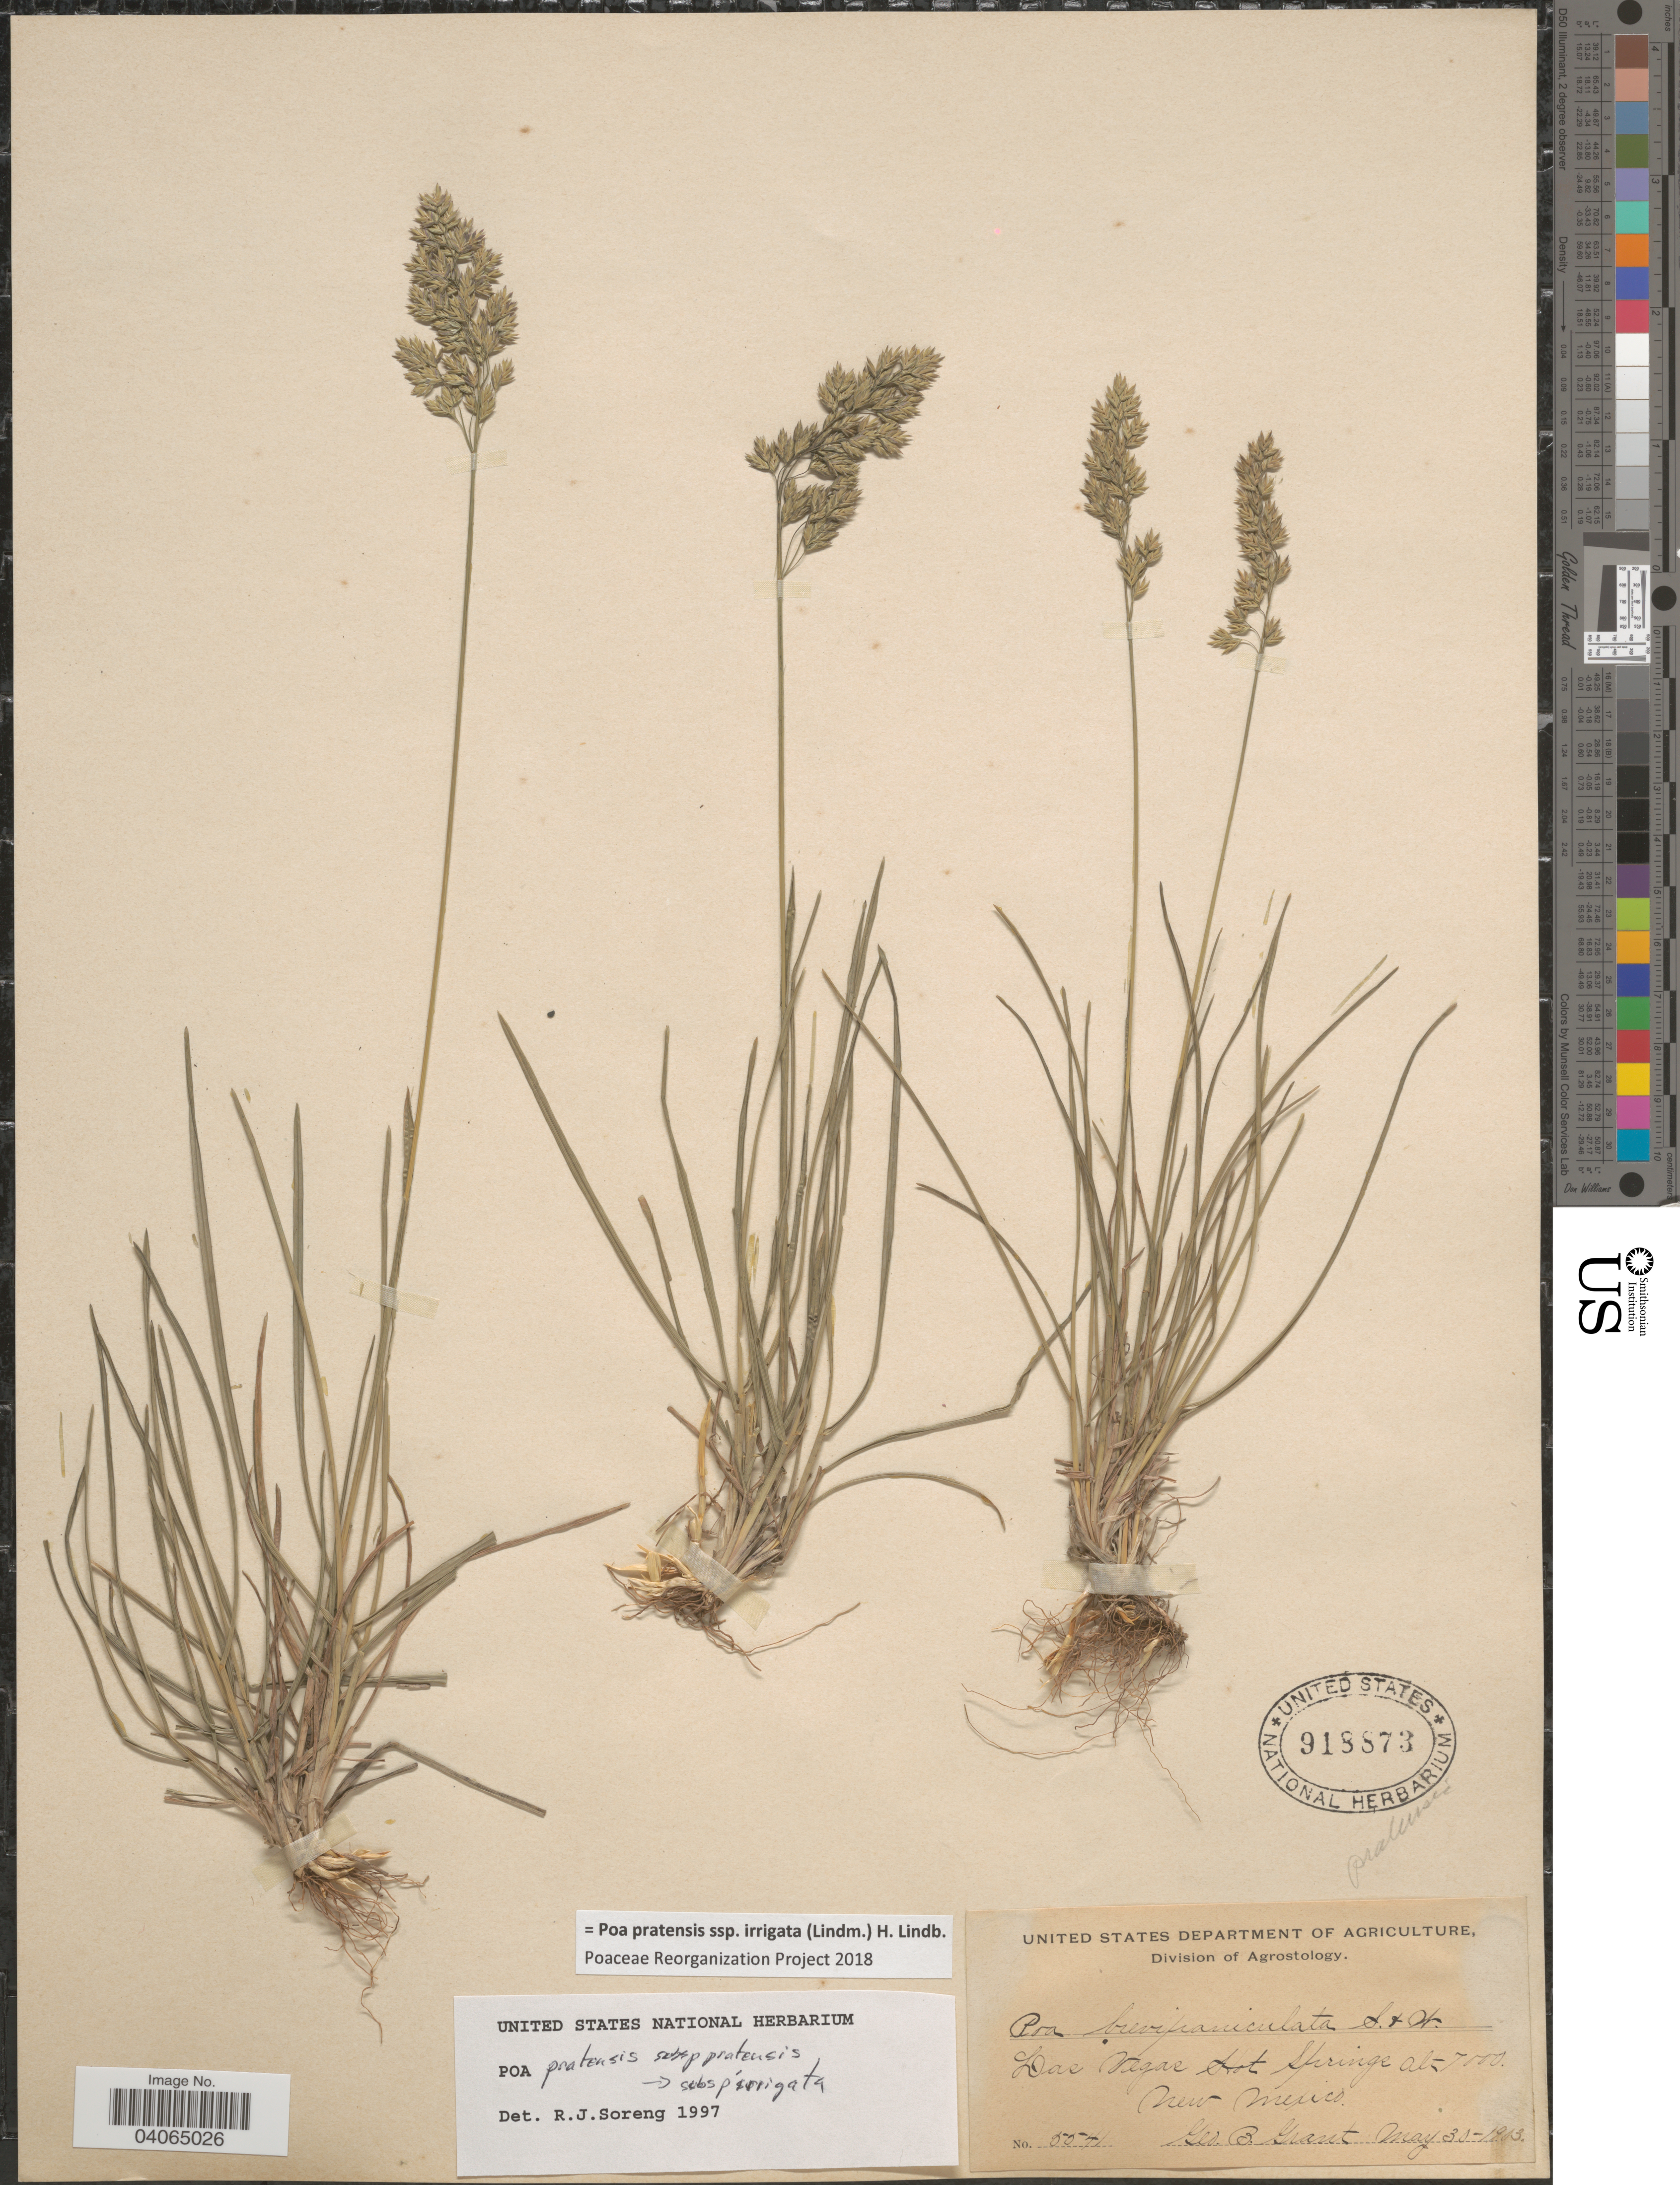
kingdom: Plantae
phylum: Tracheophyta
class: Liliopsida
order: Poales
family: Poaceae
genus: Poa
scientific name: Poa pratensis subsp. irrigata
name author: (Lindm.) H. Lindb.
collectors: G. Grant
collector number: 5541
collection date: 1903-05-30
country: United States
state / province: New Mexico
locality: Las Vegas Hot Springs.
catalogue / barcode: US 918873